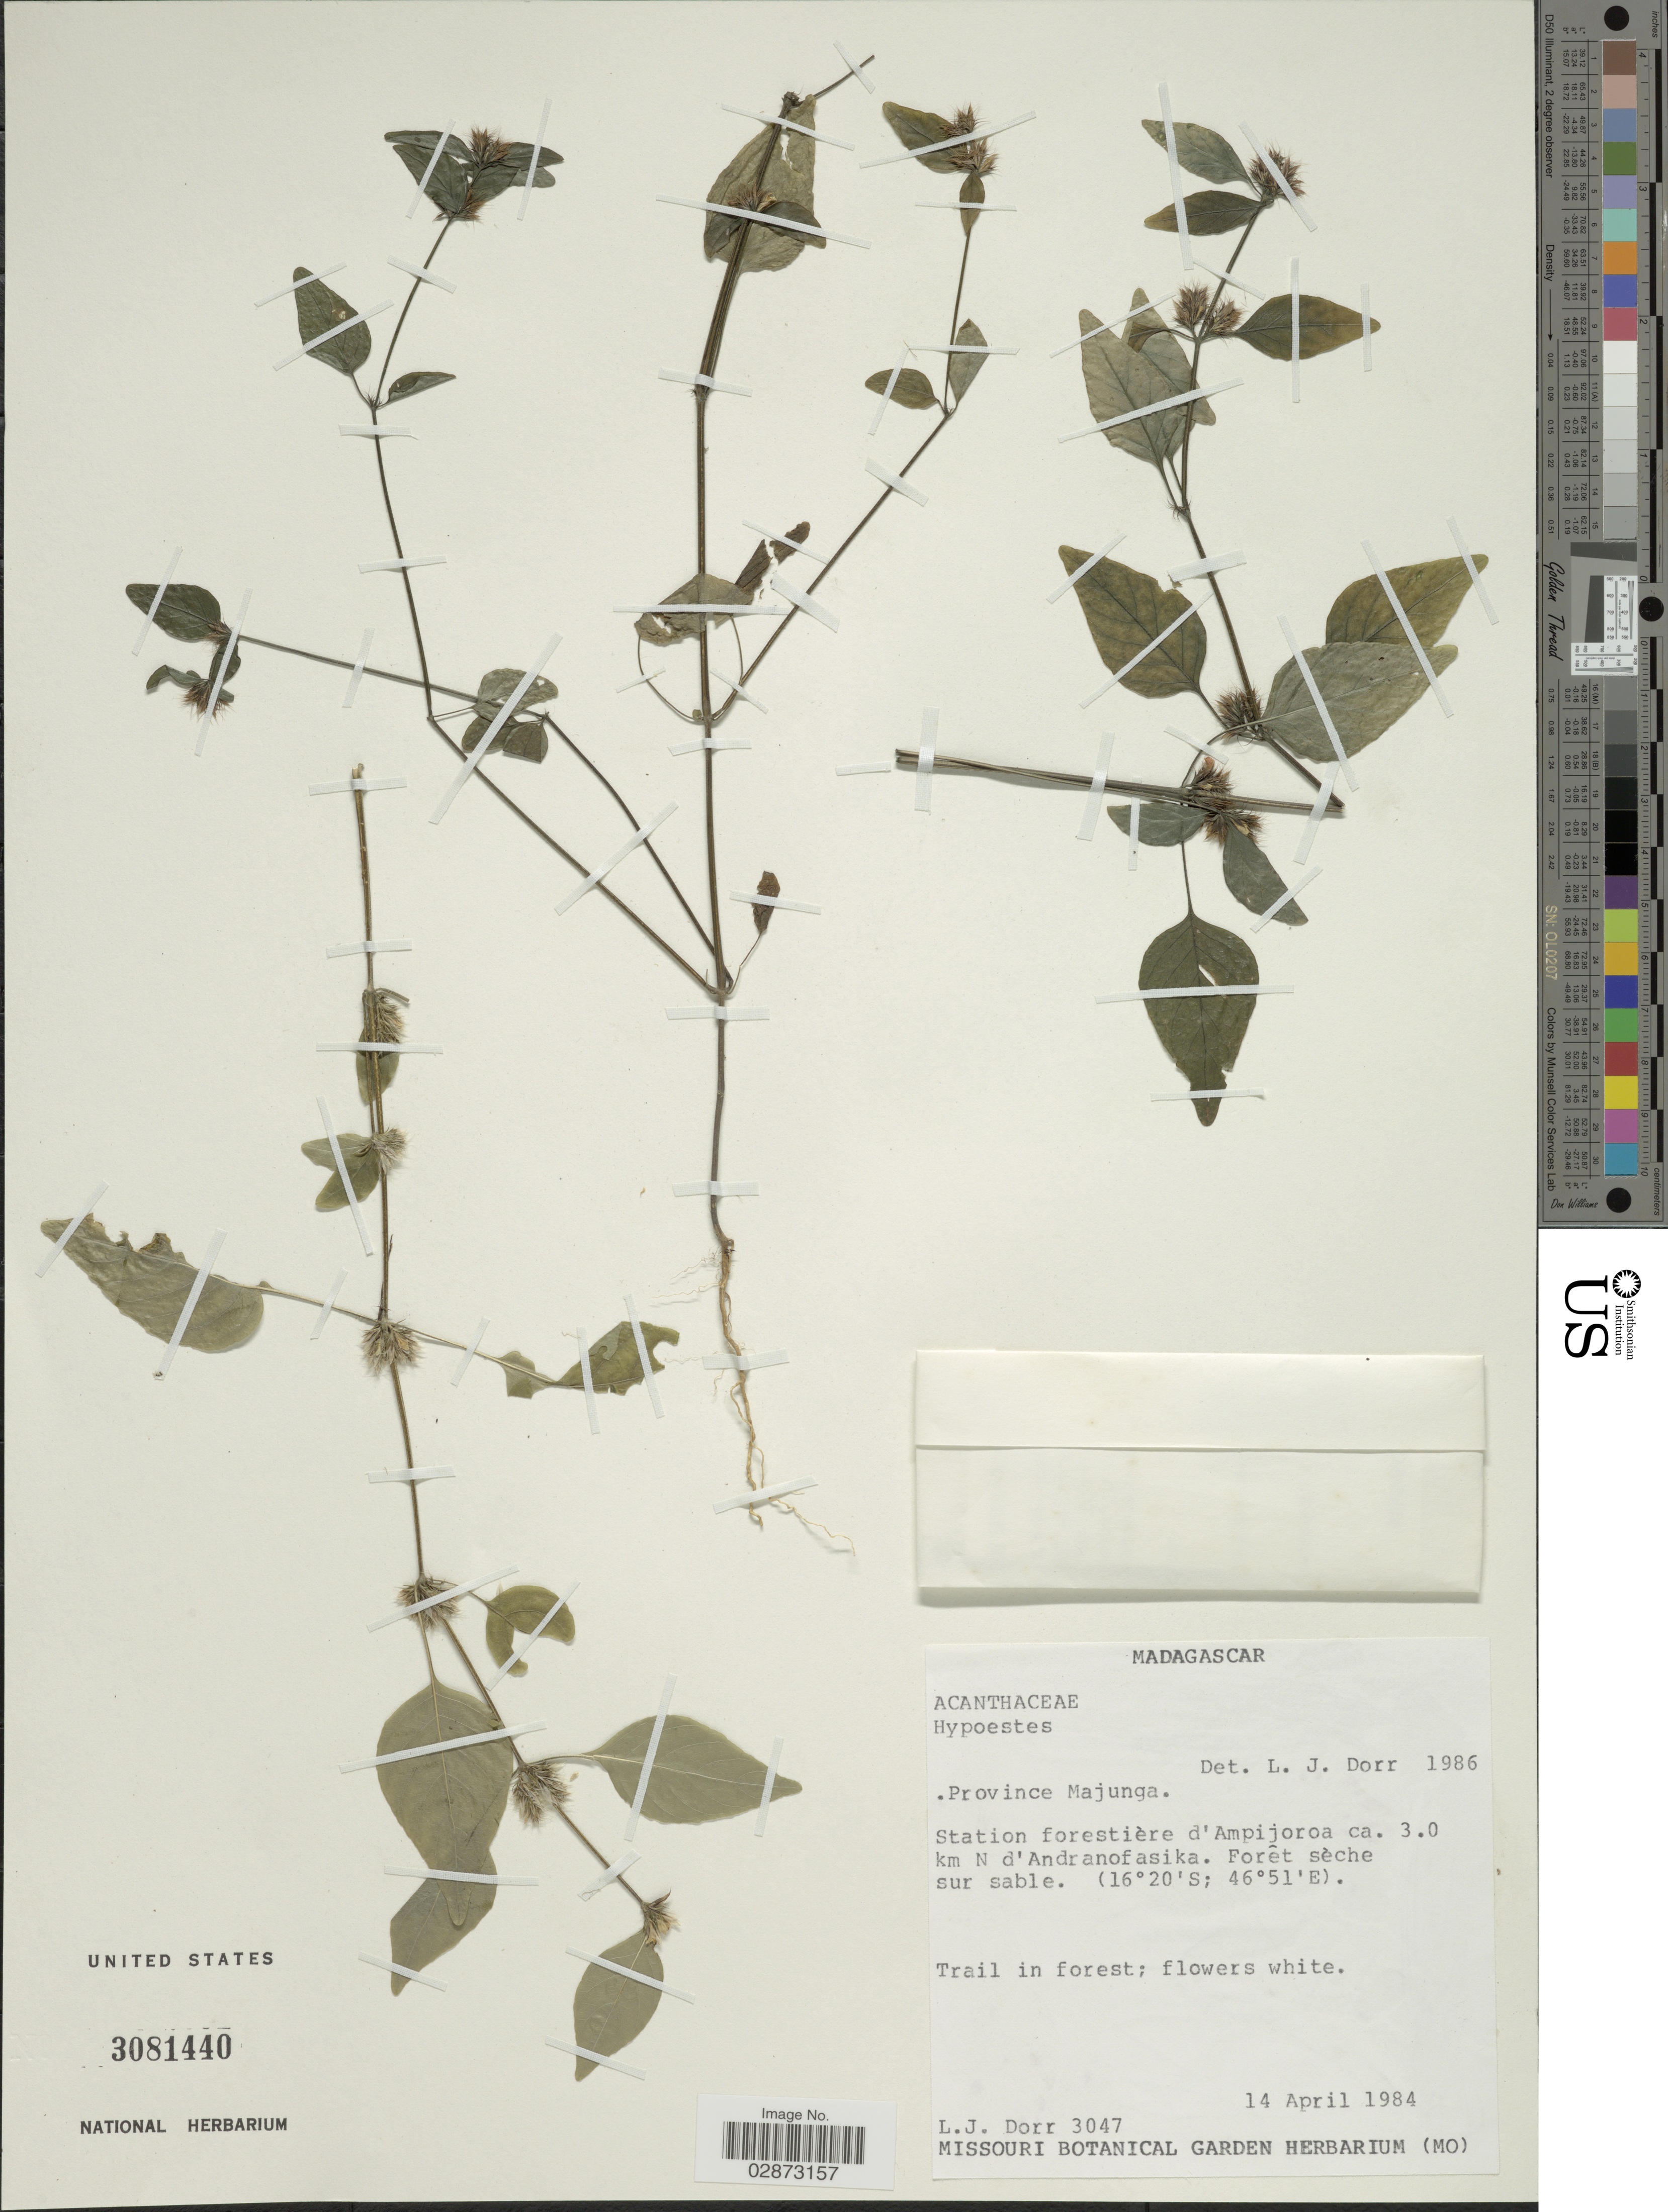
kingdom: Plantae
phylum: Tracheophyta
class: Magnoliopsida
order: Lamiales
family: Acanthaceae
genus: Hypoestes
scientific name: Hypoestes sp.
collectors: L. J. Dorr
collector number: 3047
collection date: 1984-04-14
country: Madagascar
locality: Province Majunga. Station forestière d'Ampijoroa ca. 3.0 km N d'Andranofasika.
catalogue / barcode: US 3081440